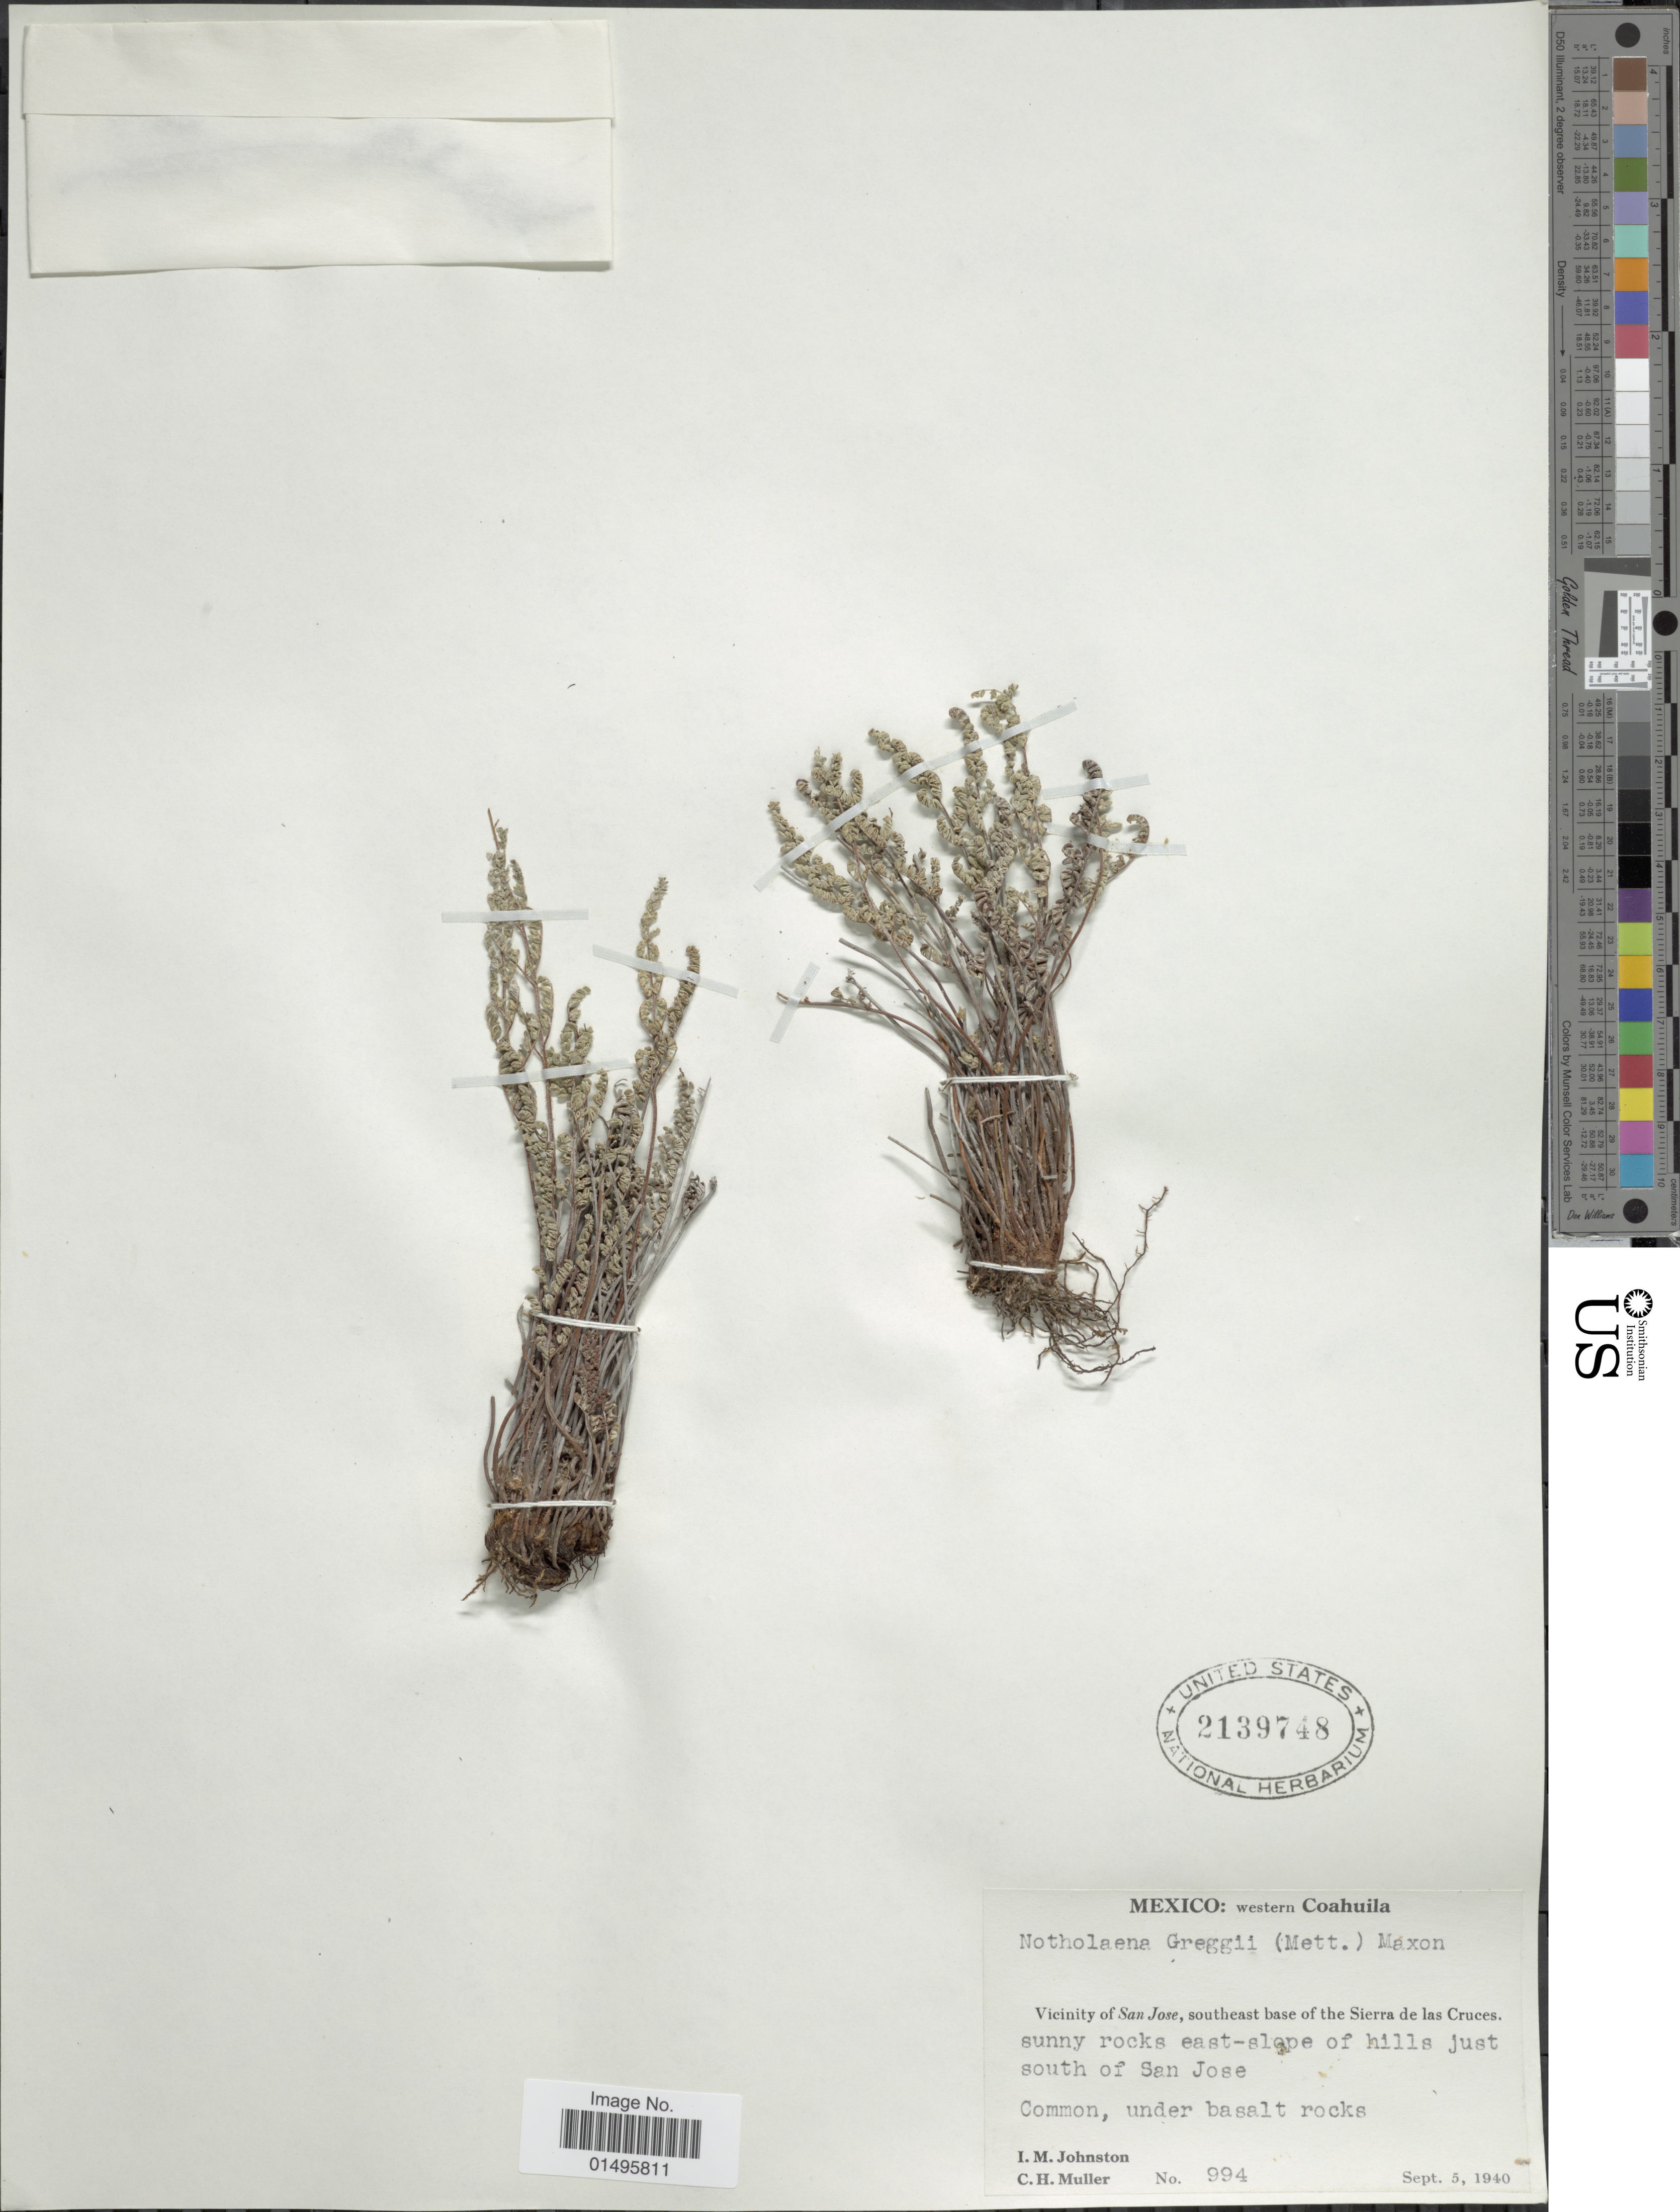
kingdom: Plantae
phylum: Tracheophyta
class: Polypodiopsida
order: Polypodiales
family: Pteridaceae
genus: Notholaena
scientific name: Notholaena greggii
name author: (Mett.) Maxon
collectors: I.M. Johnston & C. H. Müller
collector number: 994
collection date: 1940-09-05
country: Mexico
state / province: Coahuila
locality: Mexico, Western Coahuila, vicinity of San Jose, southeast base of the Sierra de las Cruces, sunny rocks east-slope of hills just south of San Jose.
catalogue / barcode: US 2139748